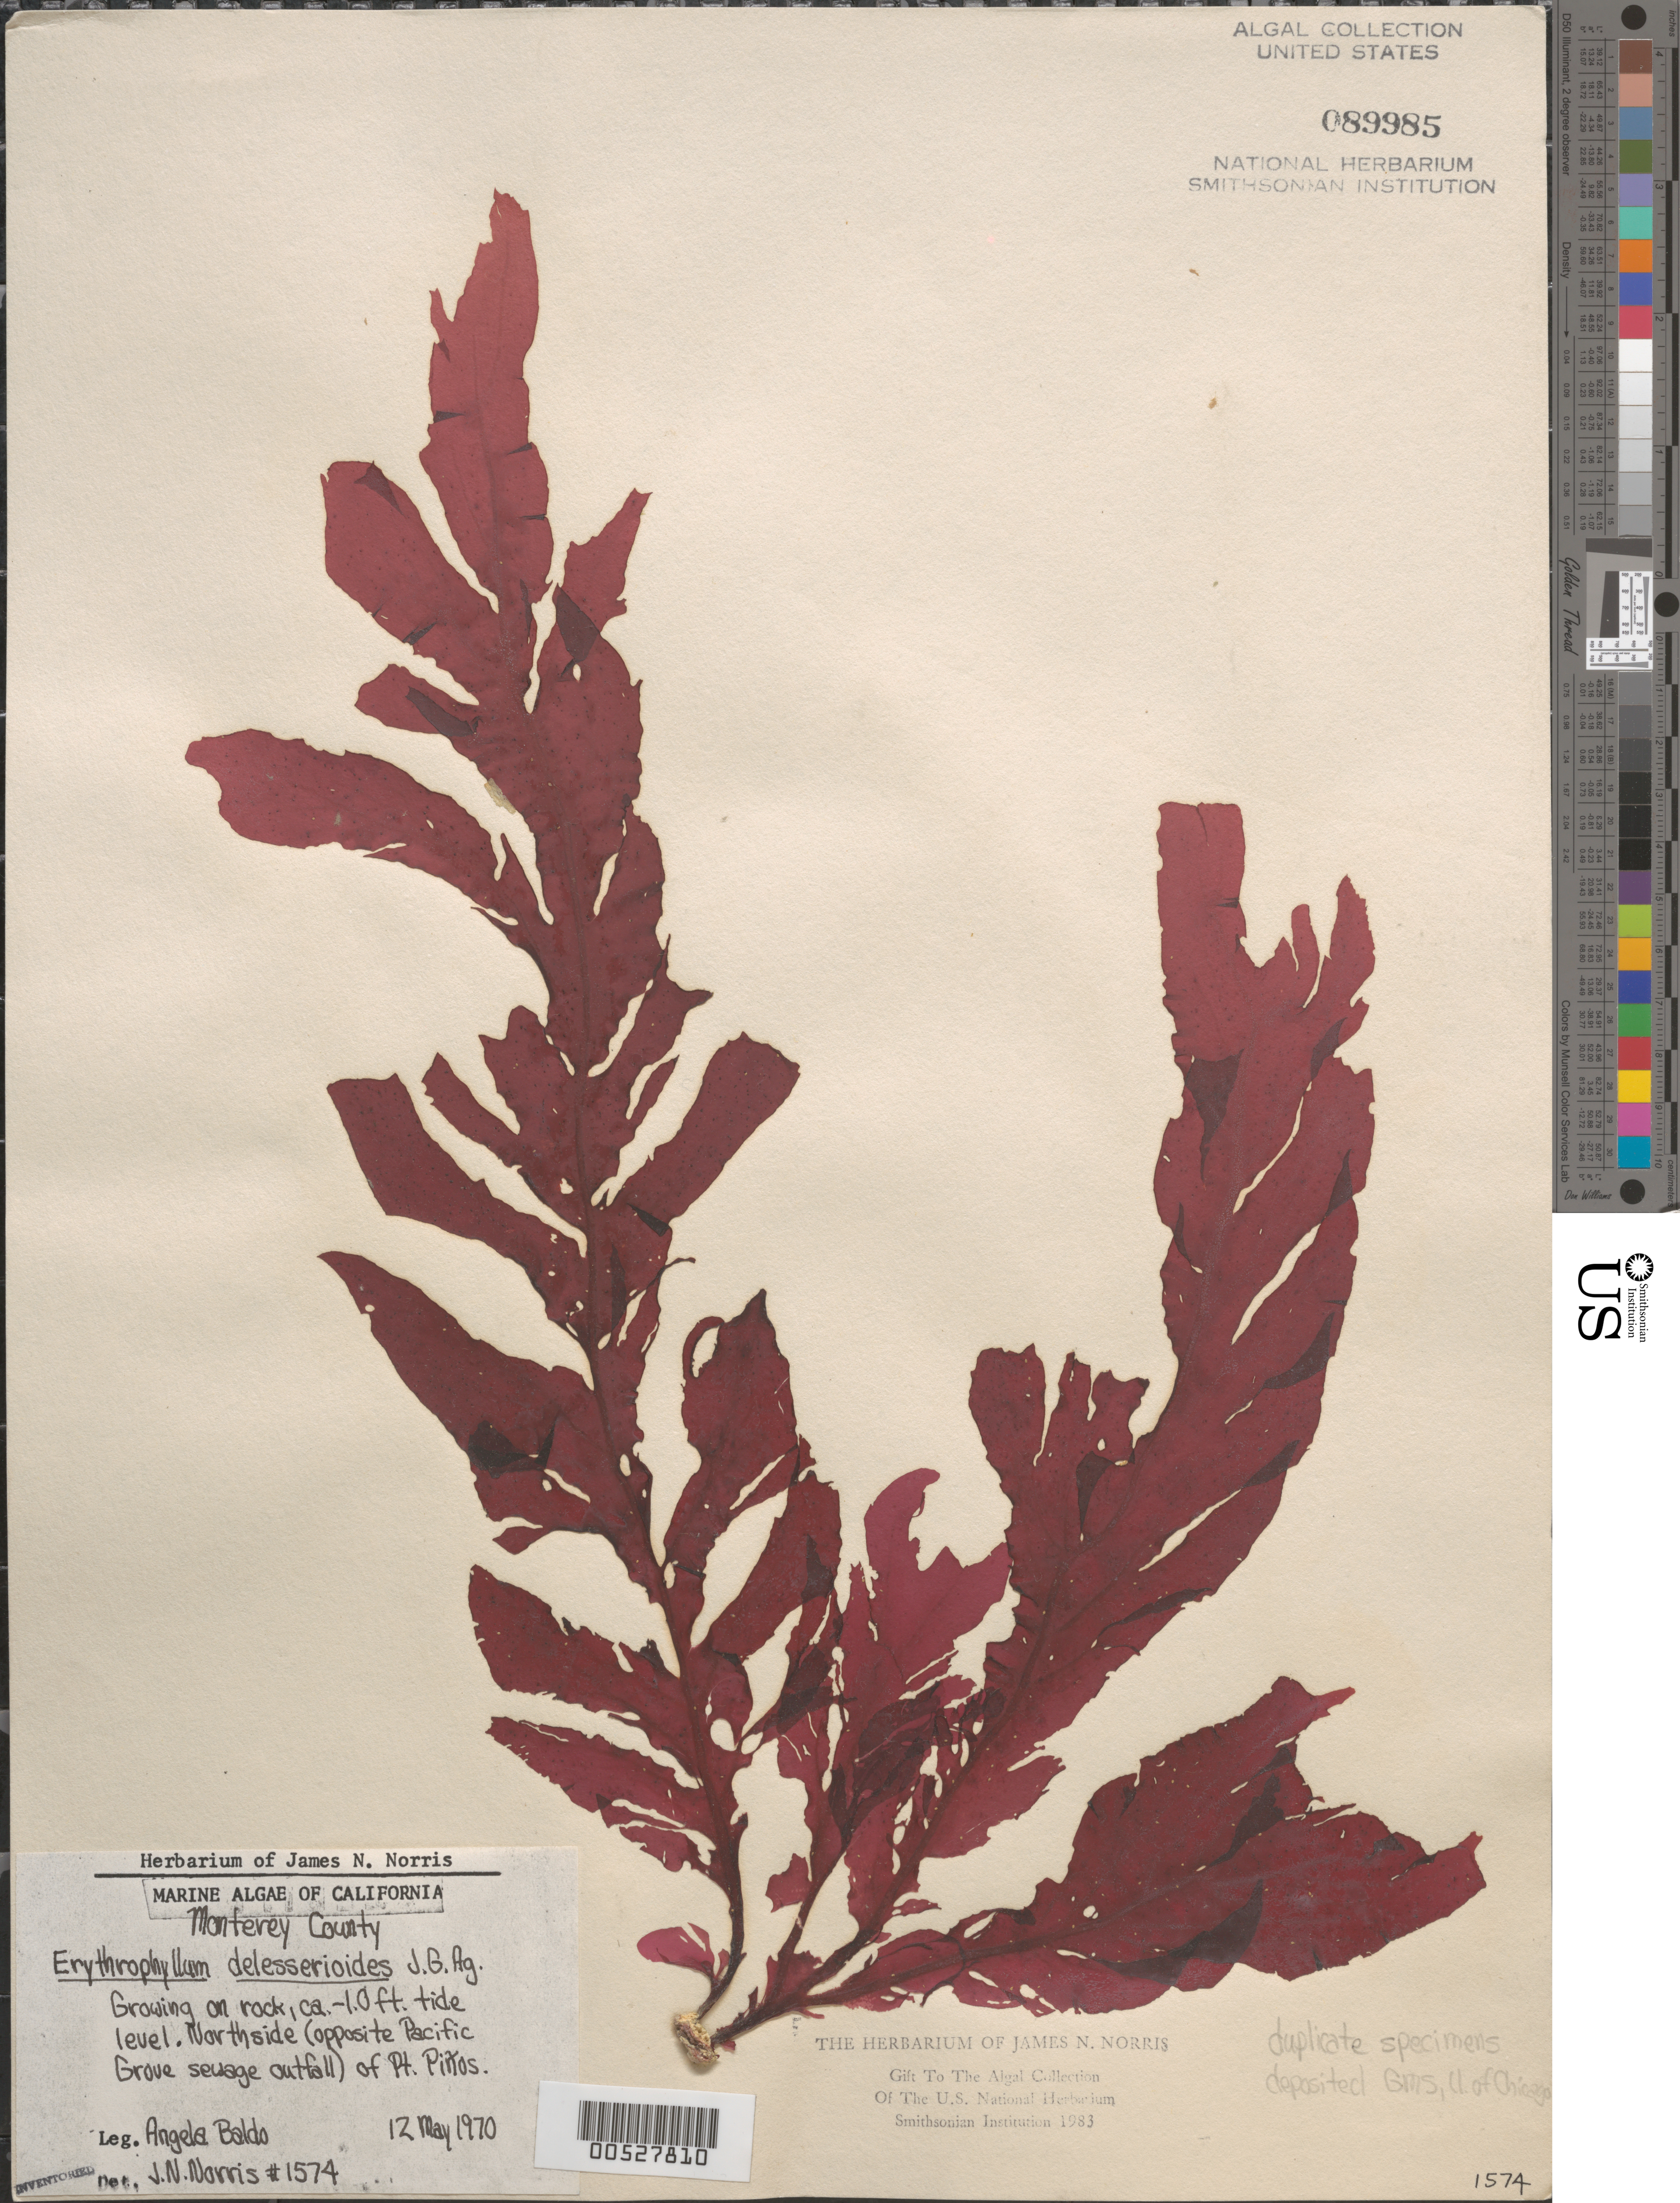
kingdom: Plantae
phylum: Rhodophyta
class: Florideophyceae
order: Gigartinales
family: Kallymeniaceae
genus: Erythrophyllum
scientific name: Erythrophyllum delesserioides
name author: J. Agardh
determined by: Norris, James N.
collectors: A. Baldo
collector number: JN-1574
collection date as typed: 12 May 1970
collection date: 1970-05-12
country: United States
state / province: California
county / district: Monterey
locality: Point Pinos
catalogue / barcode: US 89985